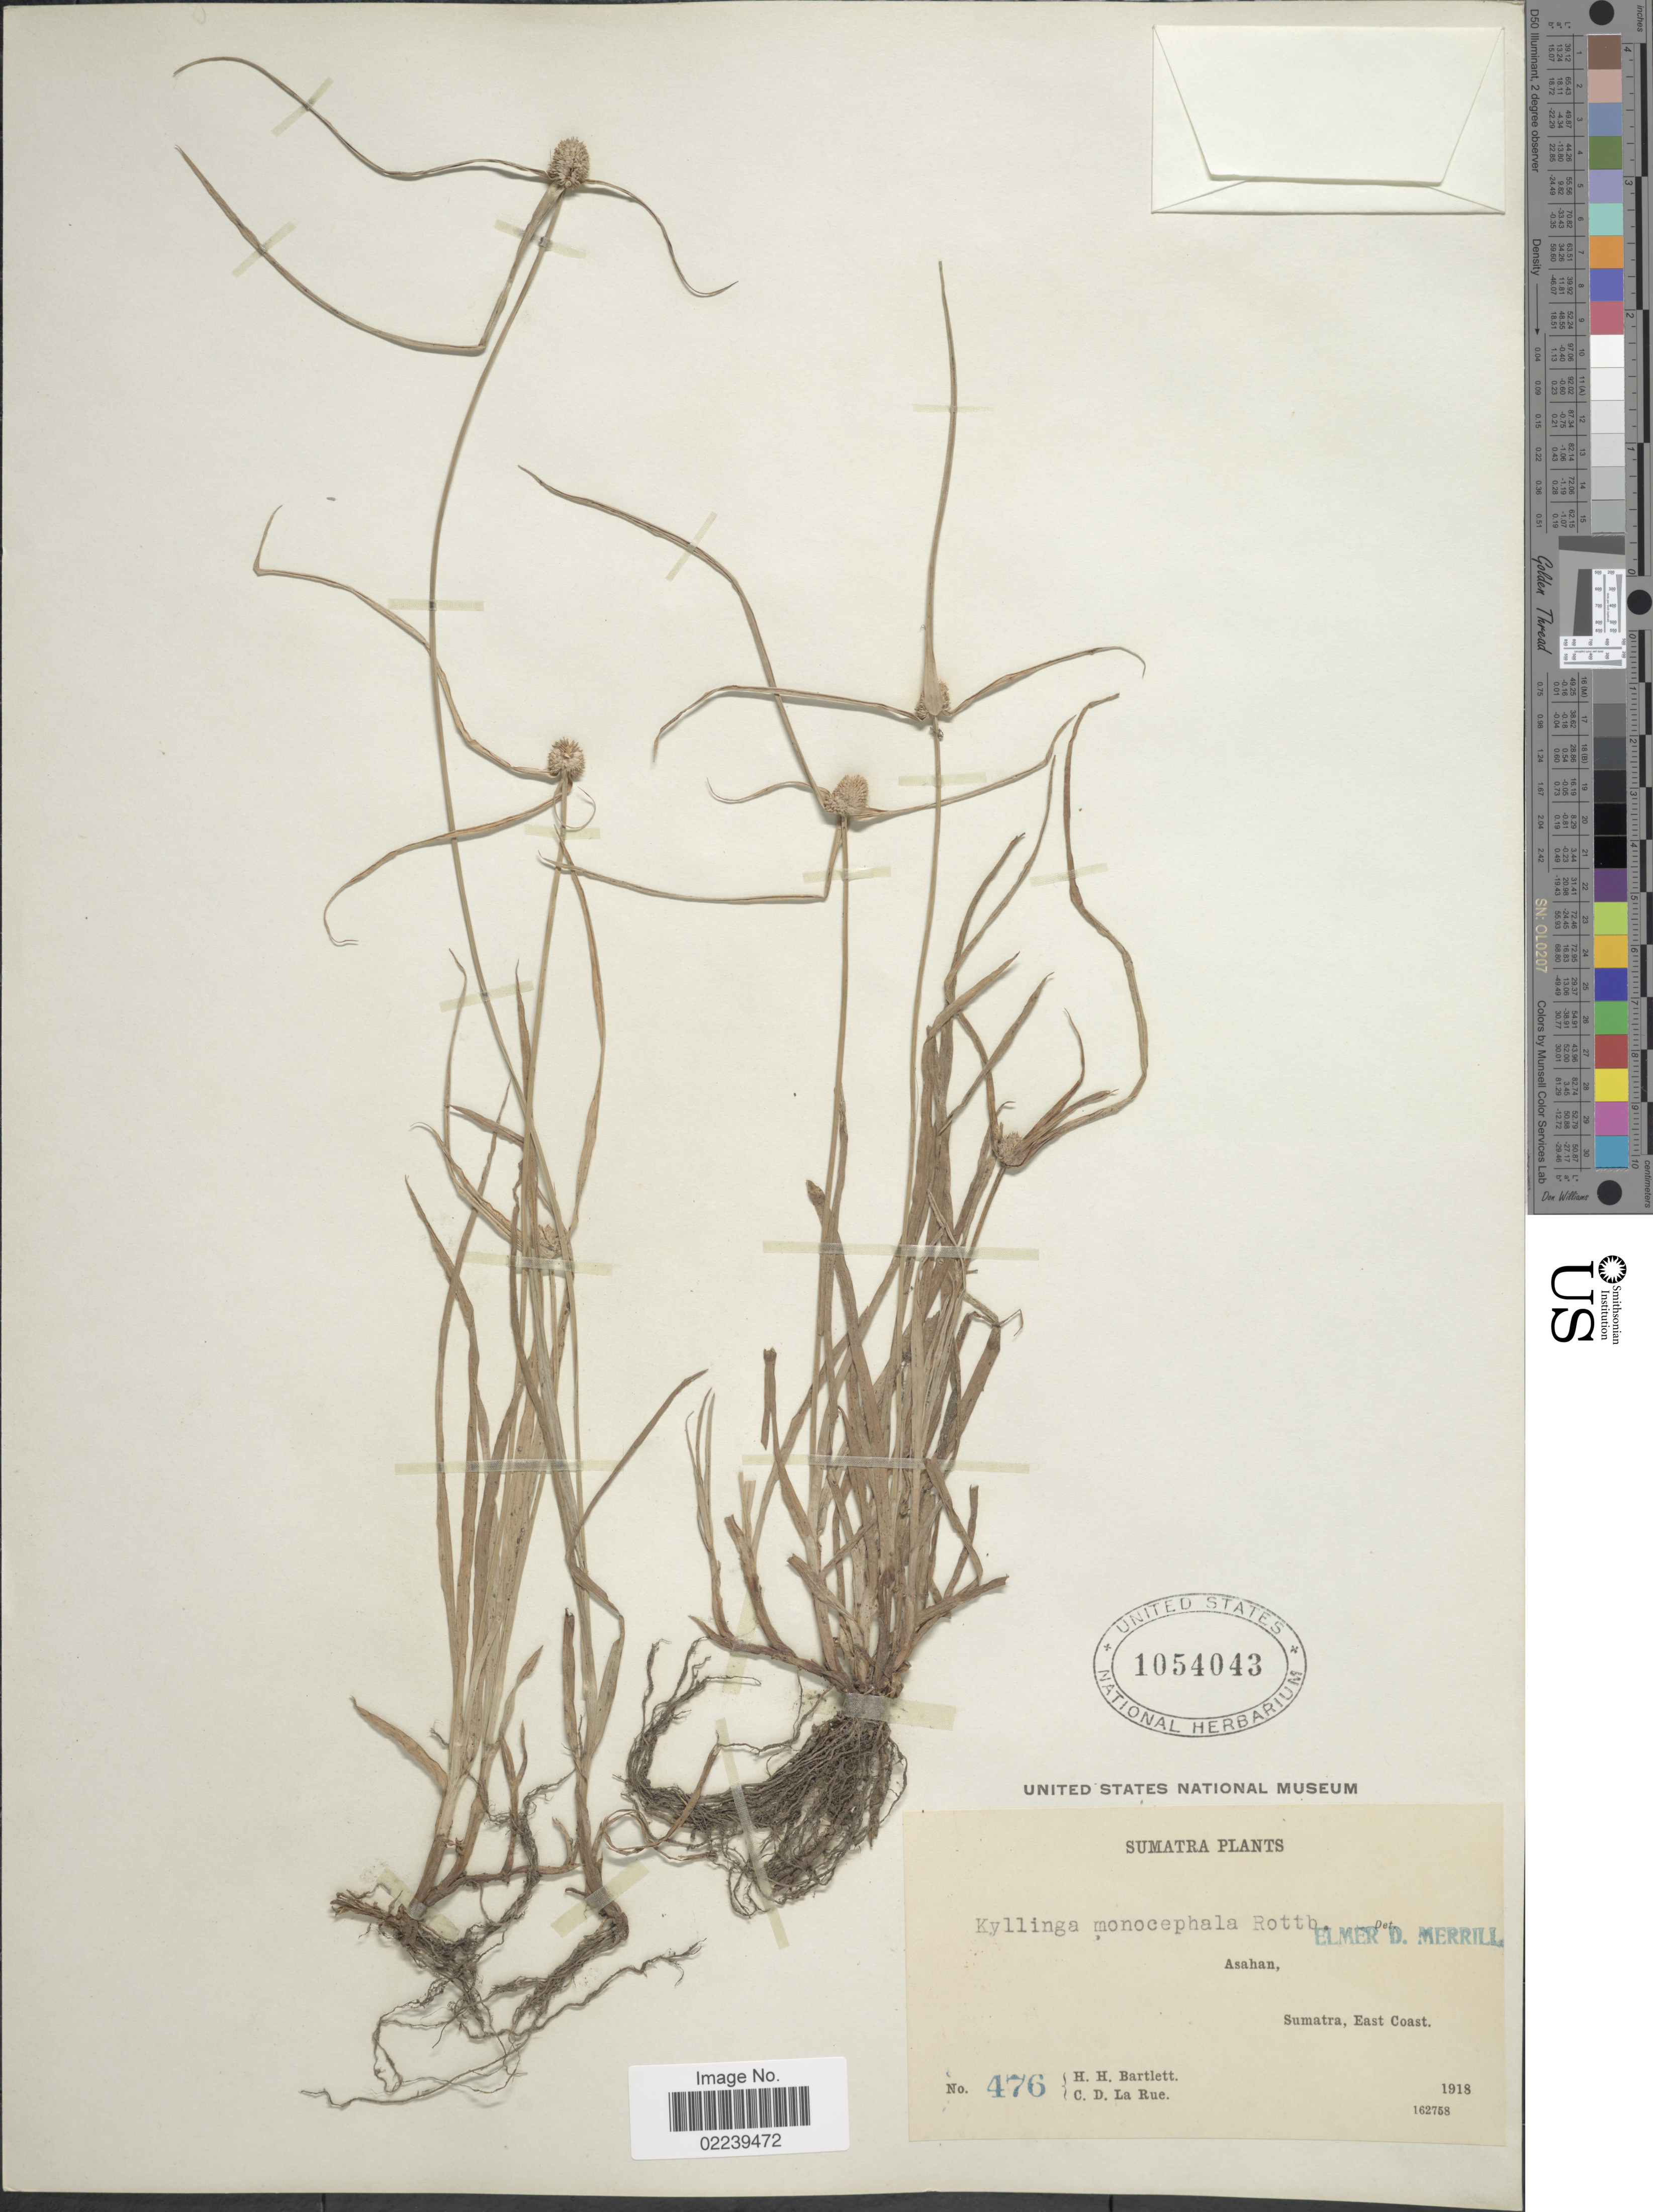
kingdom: Plantae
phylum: Tracheophyta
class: Liliopsida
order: Poales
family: Cyperaceae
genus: Cyperus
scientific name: Cyperus mindorensis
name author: (Steud.) Huygh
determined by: Strong, M. T., (US), Smithsonian Institution - National Museum of Natural History (UNITED STATES)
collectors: H. H. Bartlett & C. La Rue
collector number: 476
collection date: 1918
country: Indonesia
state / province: Sumatra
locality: Asahan, Sumatra, East Coast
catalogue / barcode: US 1054043